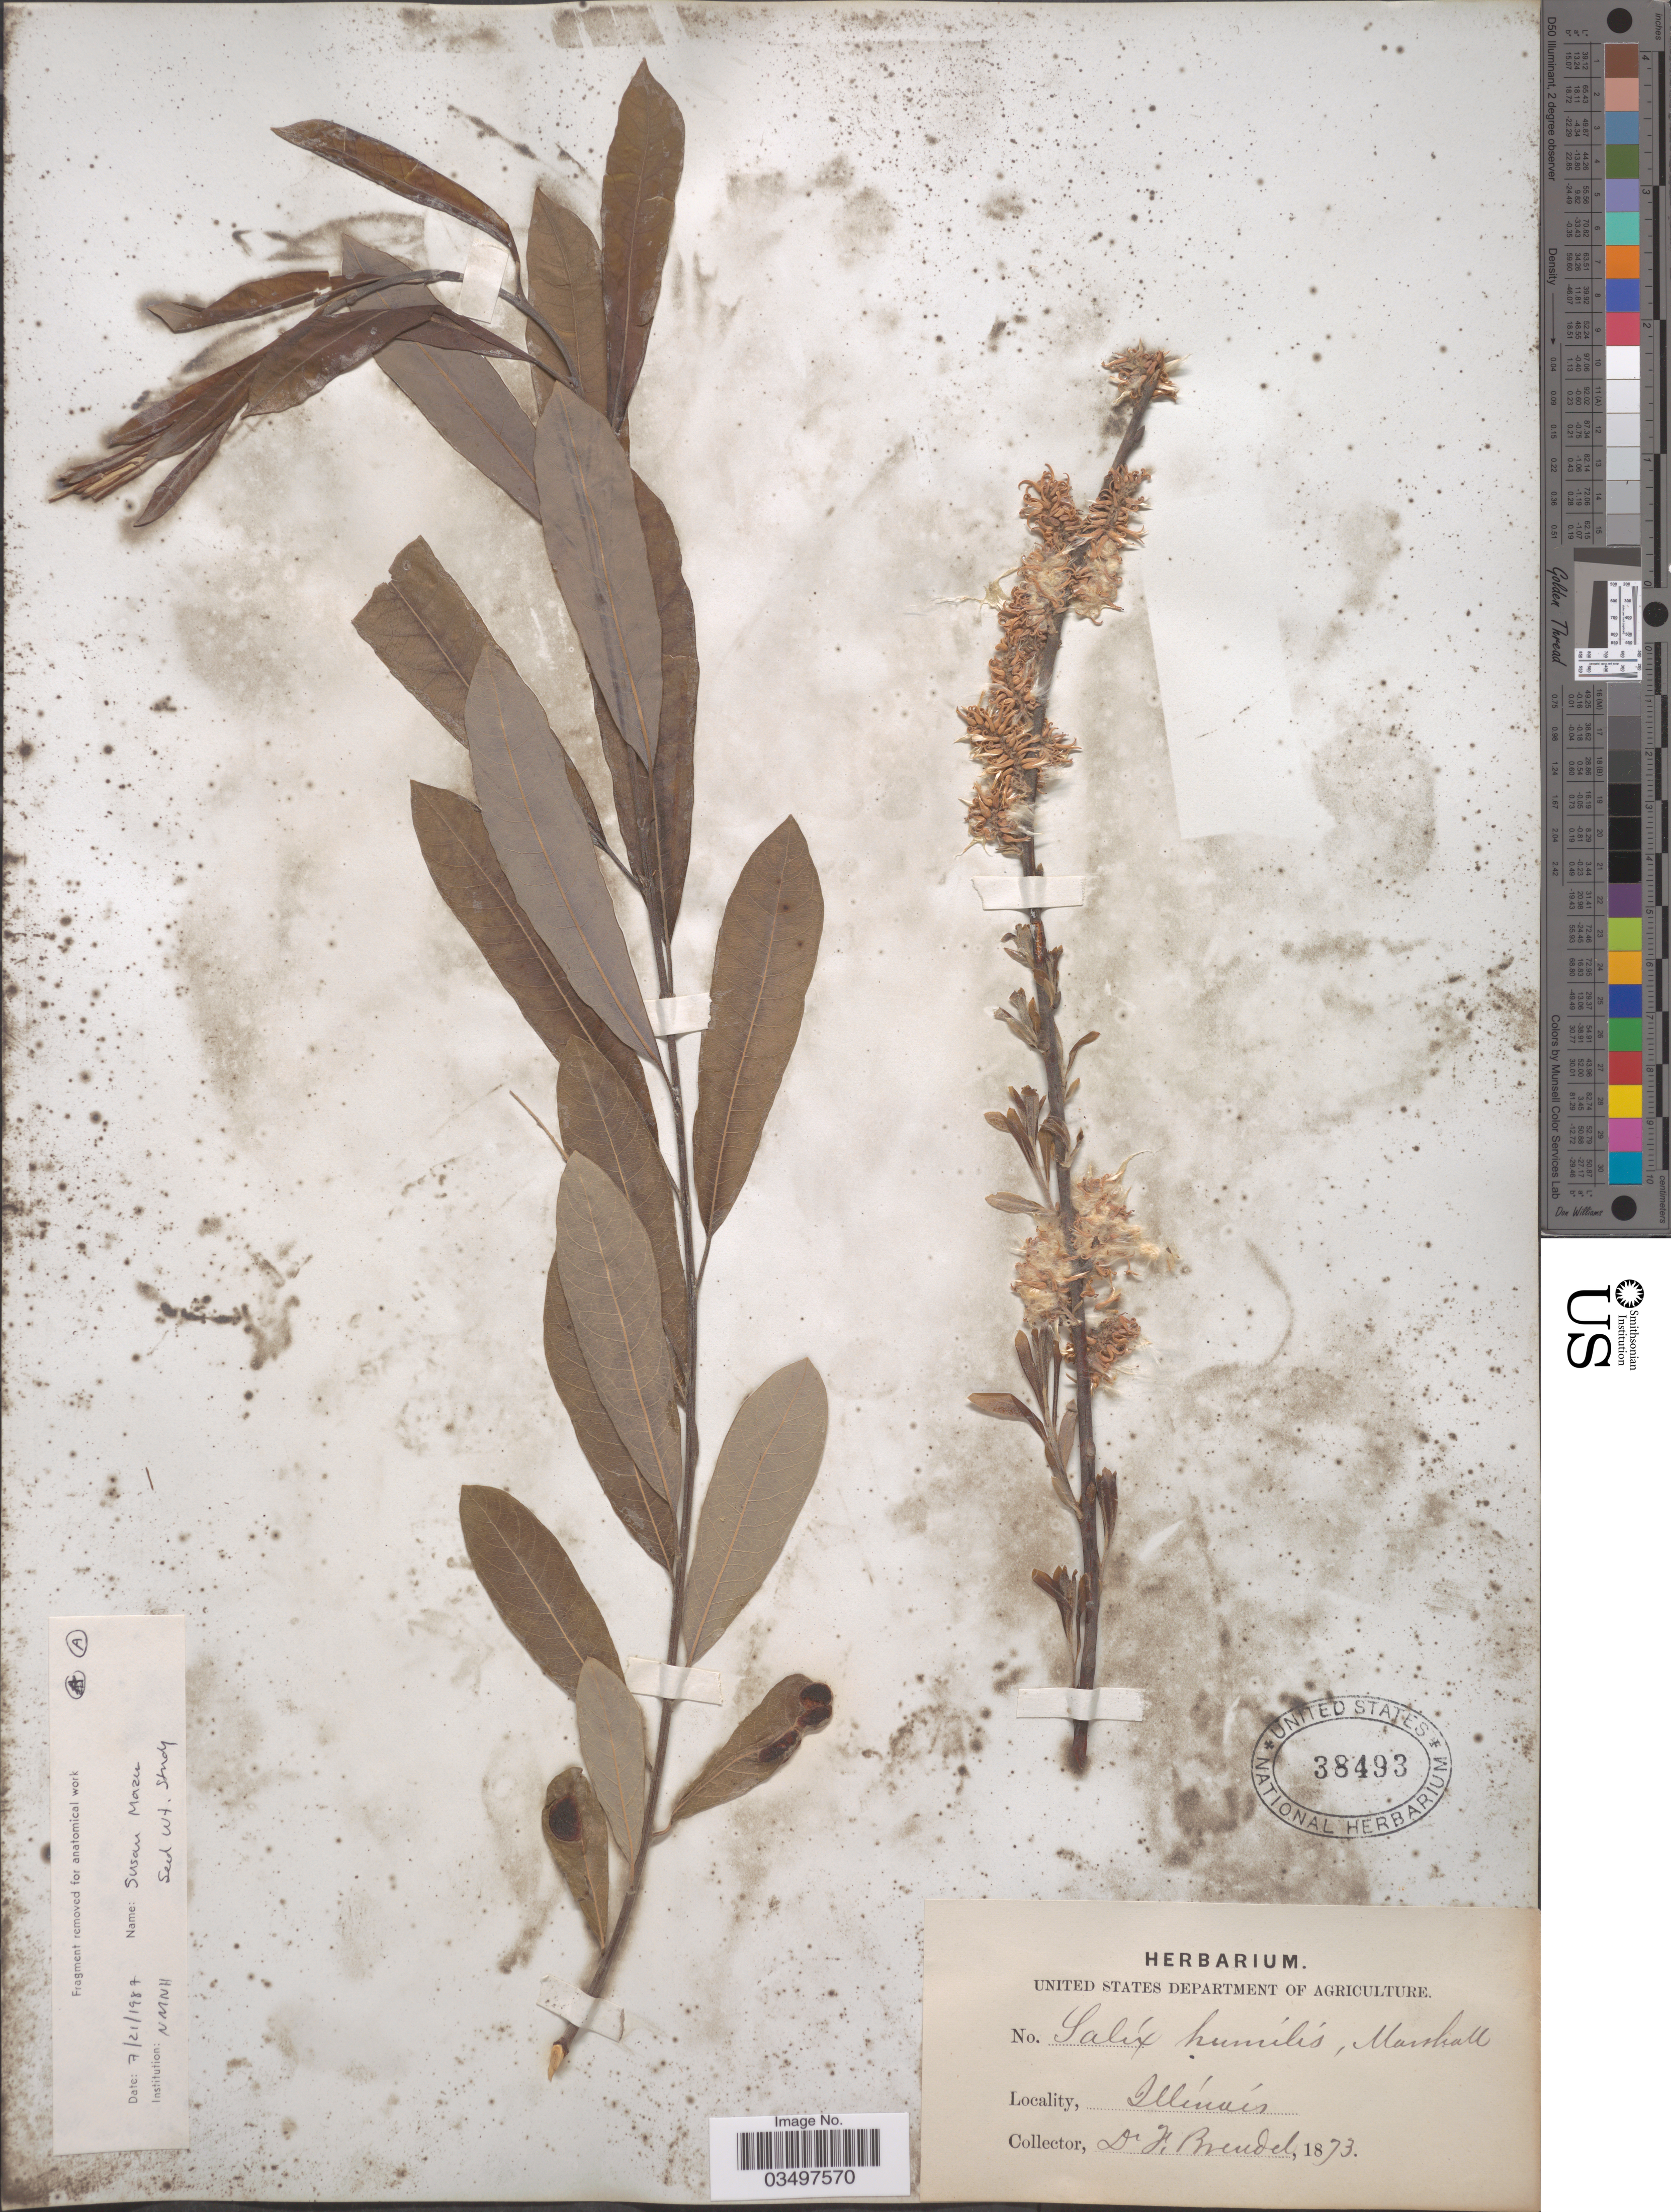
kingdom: Plantae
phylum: Tracheophyta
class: Magnoliopsida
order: Malpighiales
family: Salicaceae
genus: Salix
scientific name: Salix humilis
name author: Marshall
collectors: F. Brendel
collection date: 1873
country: United States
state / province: Illinois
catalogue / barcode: US 38493